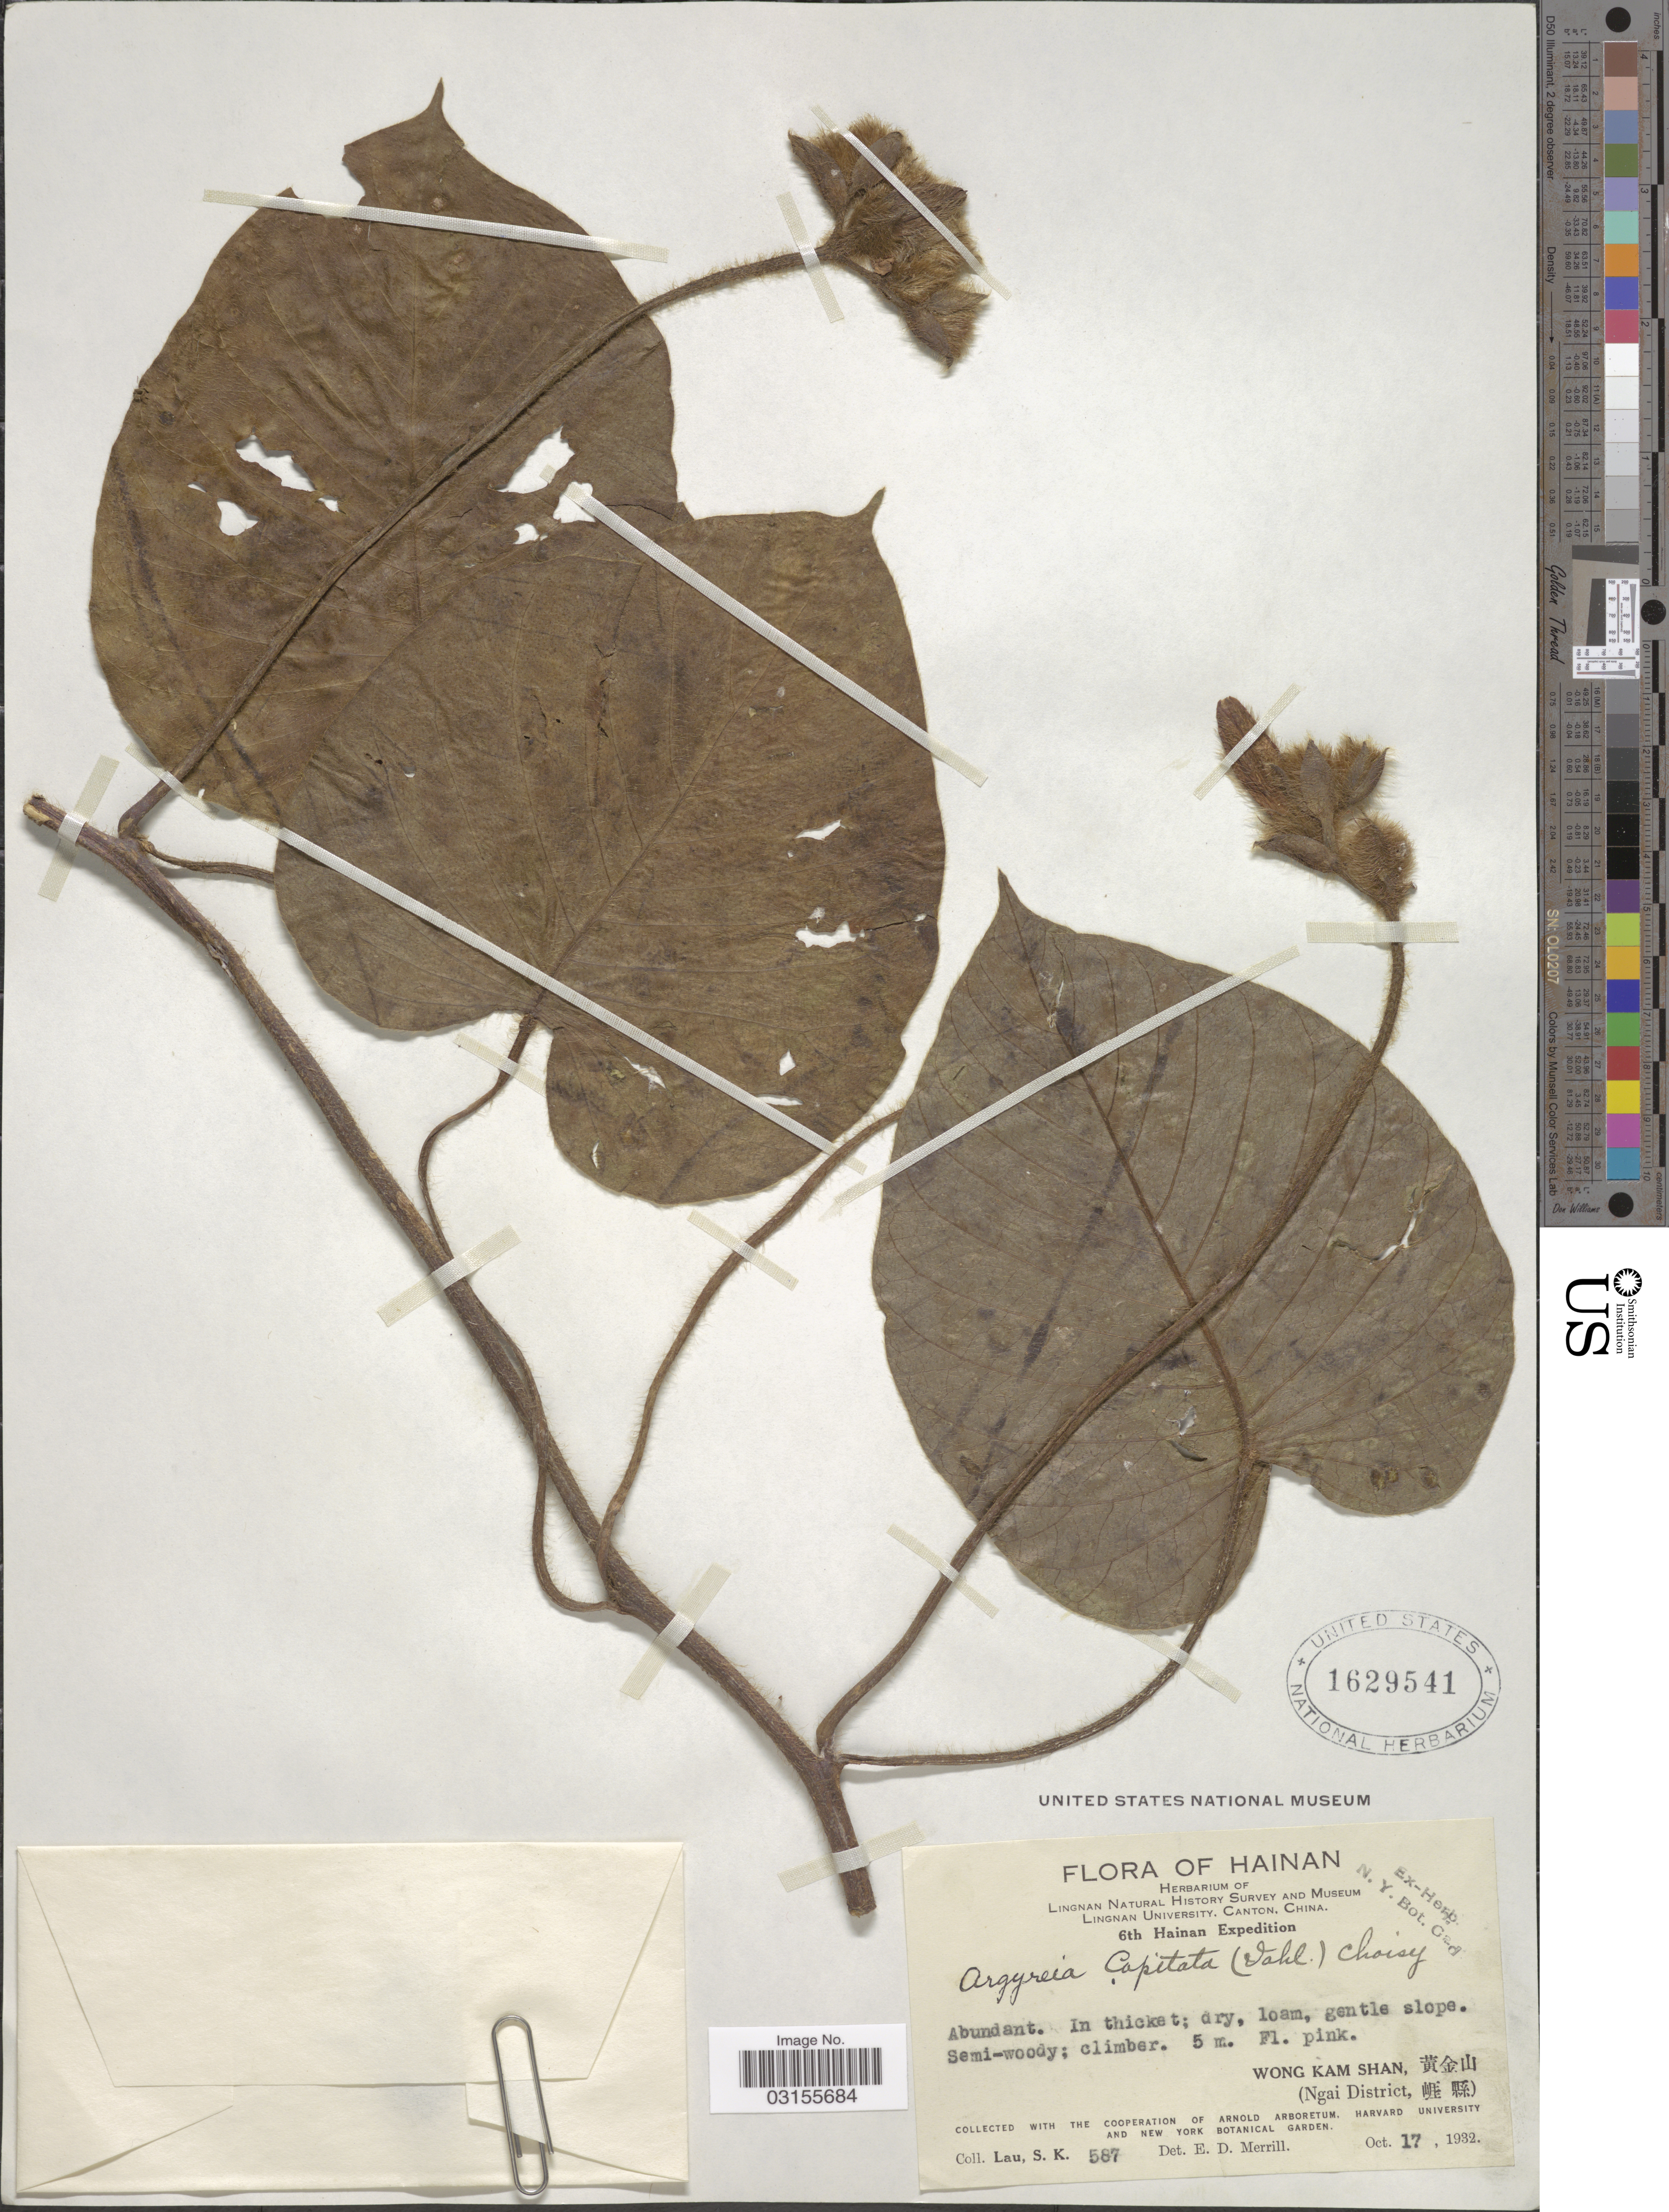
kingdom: Plantae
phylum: Tracheophyta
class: Magnoliopsida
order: Solanales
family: Convolvulaceae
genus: Argyreia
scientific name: Argyreia capitata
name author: (Vahl) Choisy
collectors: S. K. Lau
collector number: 587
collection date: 1932-10-17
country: China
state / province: Hainan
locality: Wong Kam Shan. (Ngai District).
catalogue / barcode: US 1629541